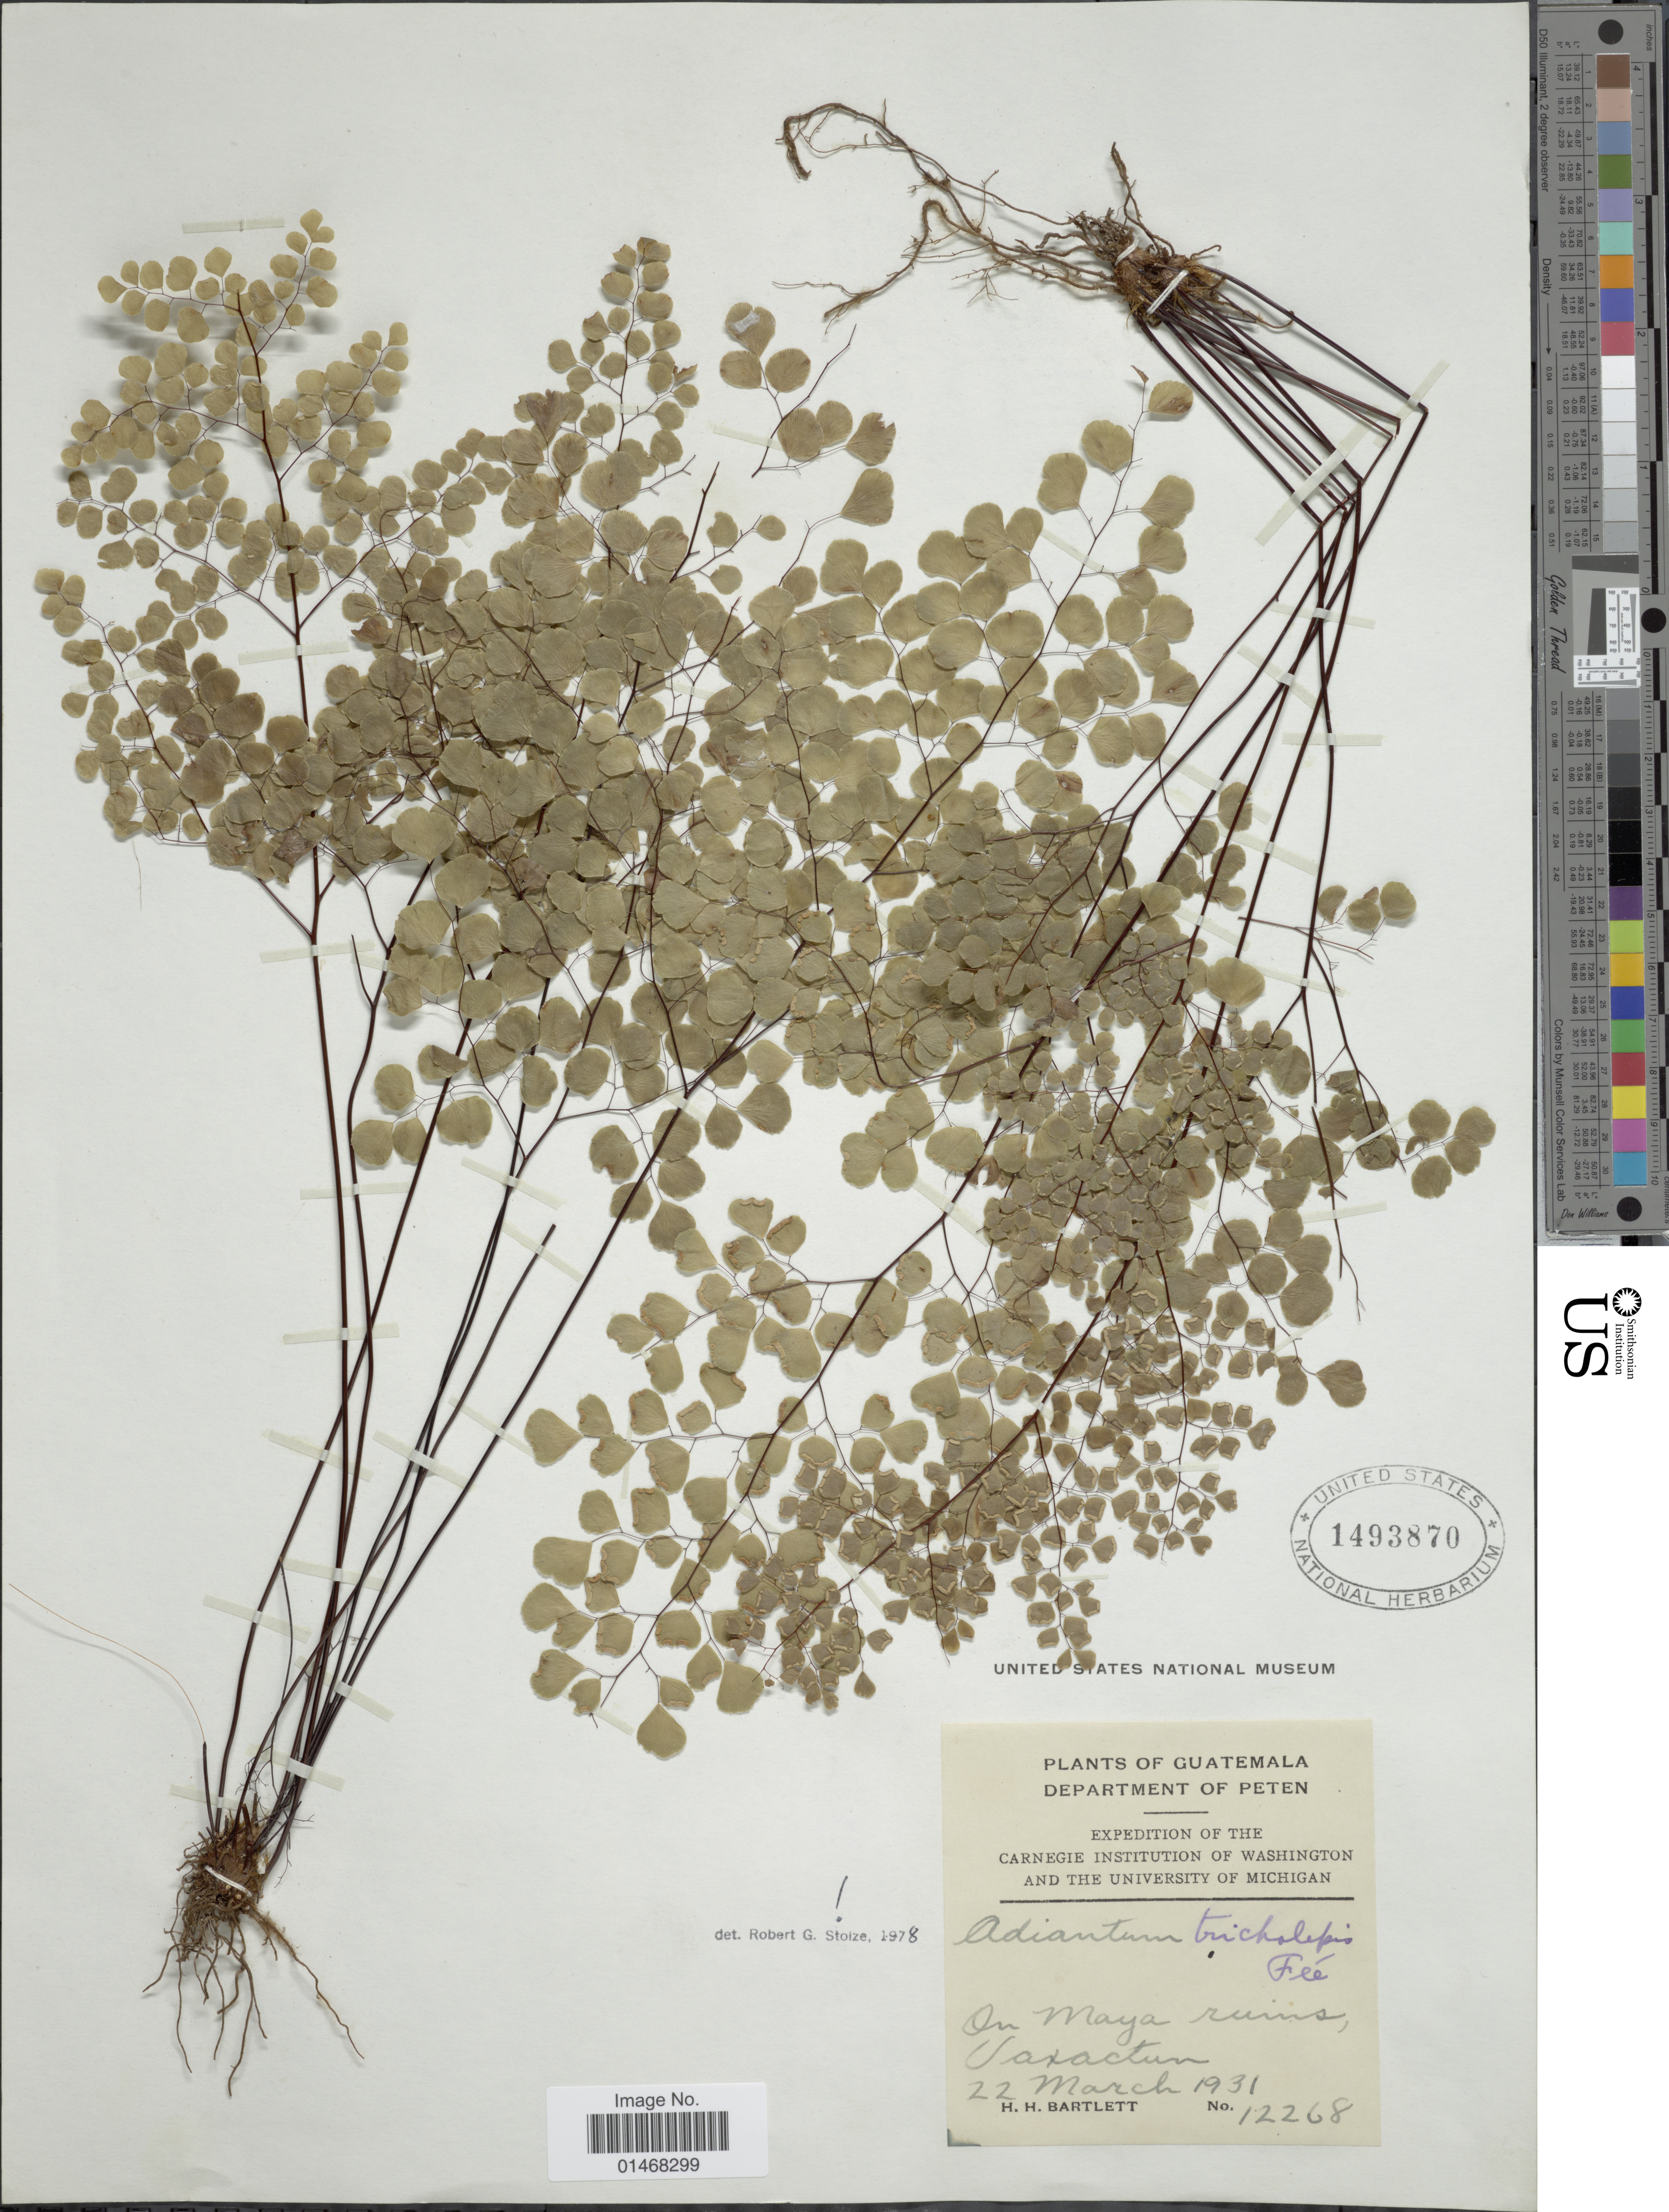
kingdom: Plantae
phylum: Tracheophyta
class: Polypodiopsida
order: Polypodiales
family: Pteridaceae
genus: Adiantum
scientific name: Adiantum tricholepis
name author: Fée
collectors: H. H. Bartlett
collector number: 12268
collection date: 1931-03-22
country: Guatemala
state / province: El Petén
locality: Department of Peten: On Maya ruins, Saxactun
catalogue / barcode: US 1493870